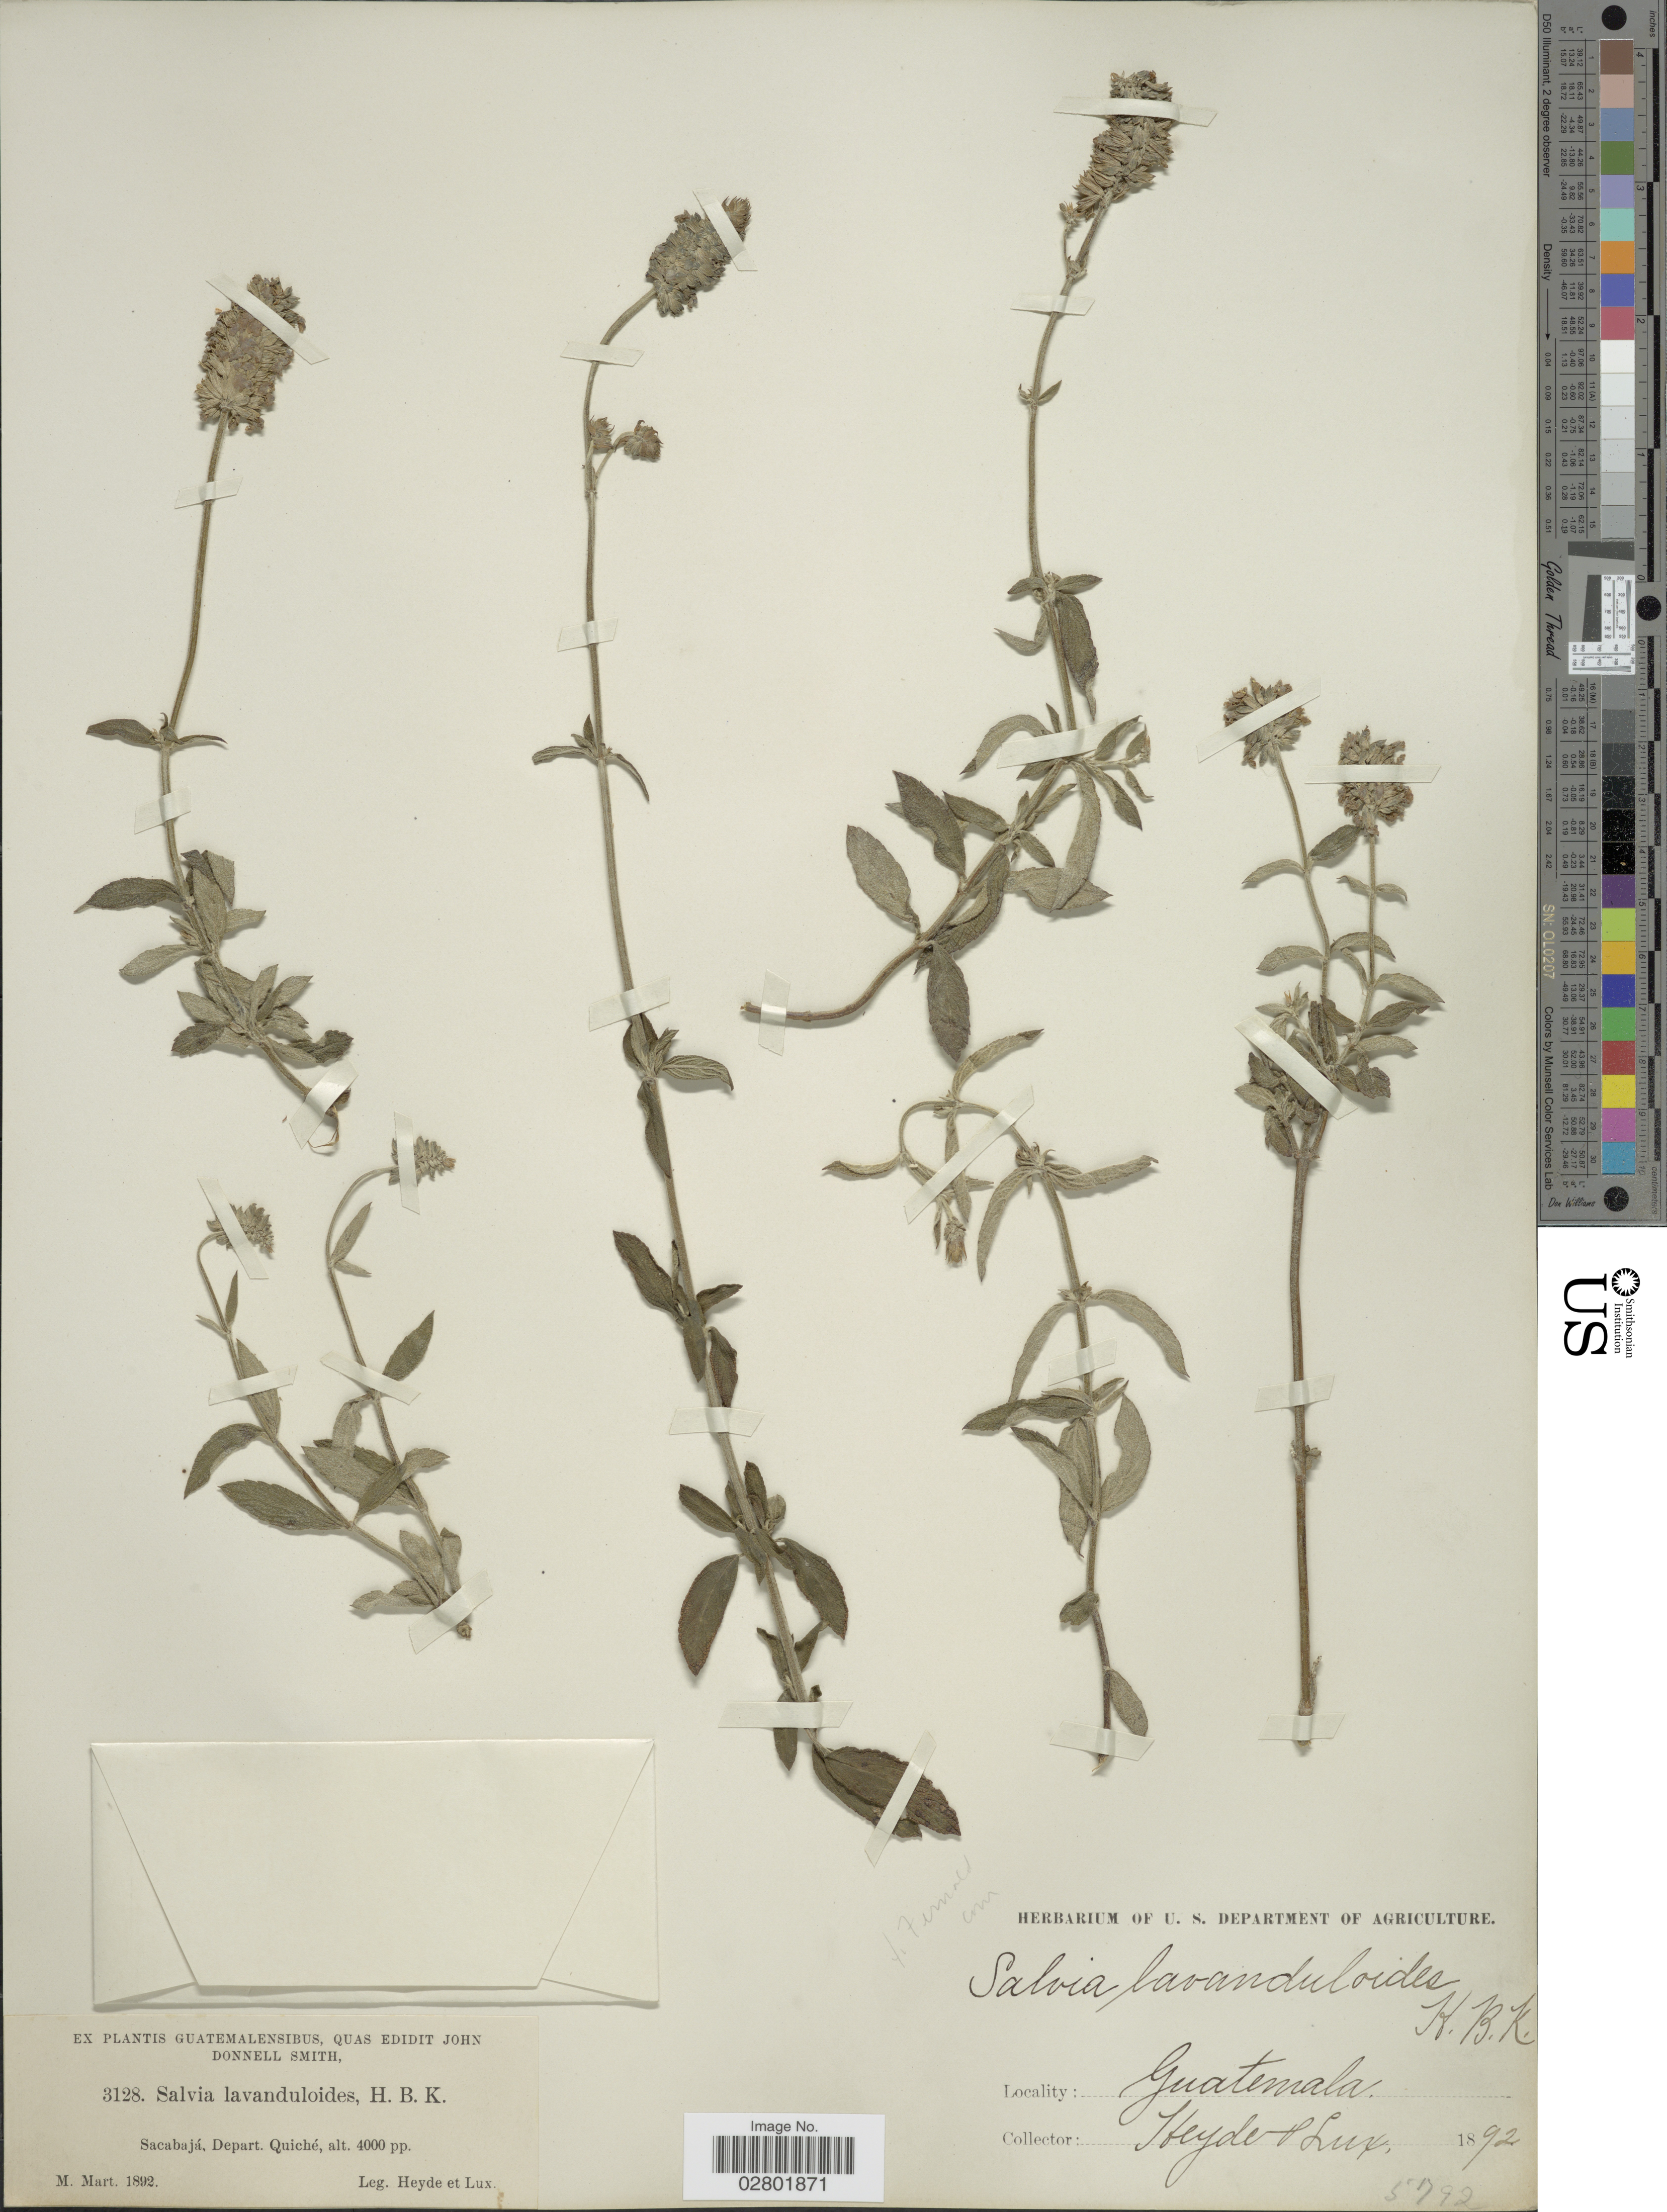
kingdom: Plantae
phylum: Tracheophyta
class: Magnoliopsida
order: Lamiales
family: Lamiaceae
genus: Salvia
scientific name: Salvia lavanduloides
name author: Kunth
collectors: Heyde & Lux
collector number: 3128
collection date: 1892-03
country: Guatemala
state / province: El Quiché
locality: Sacabajá, Depart. Quiché.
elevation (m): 1219